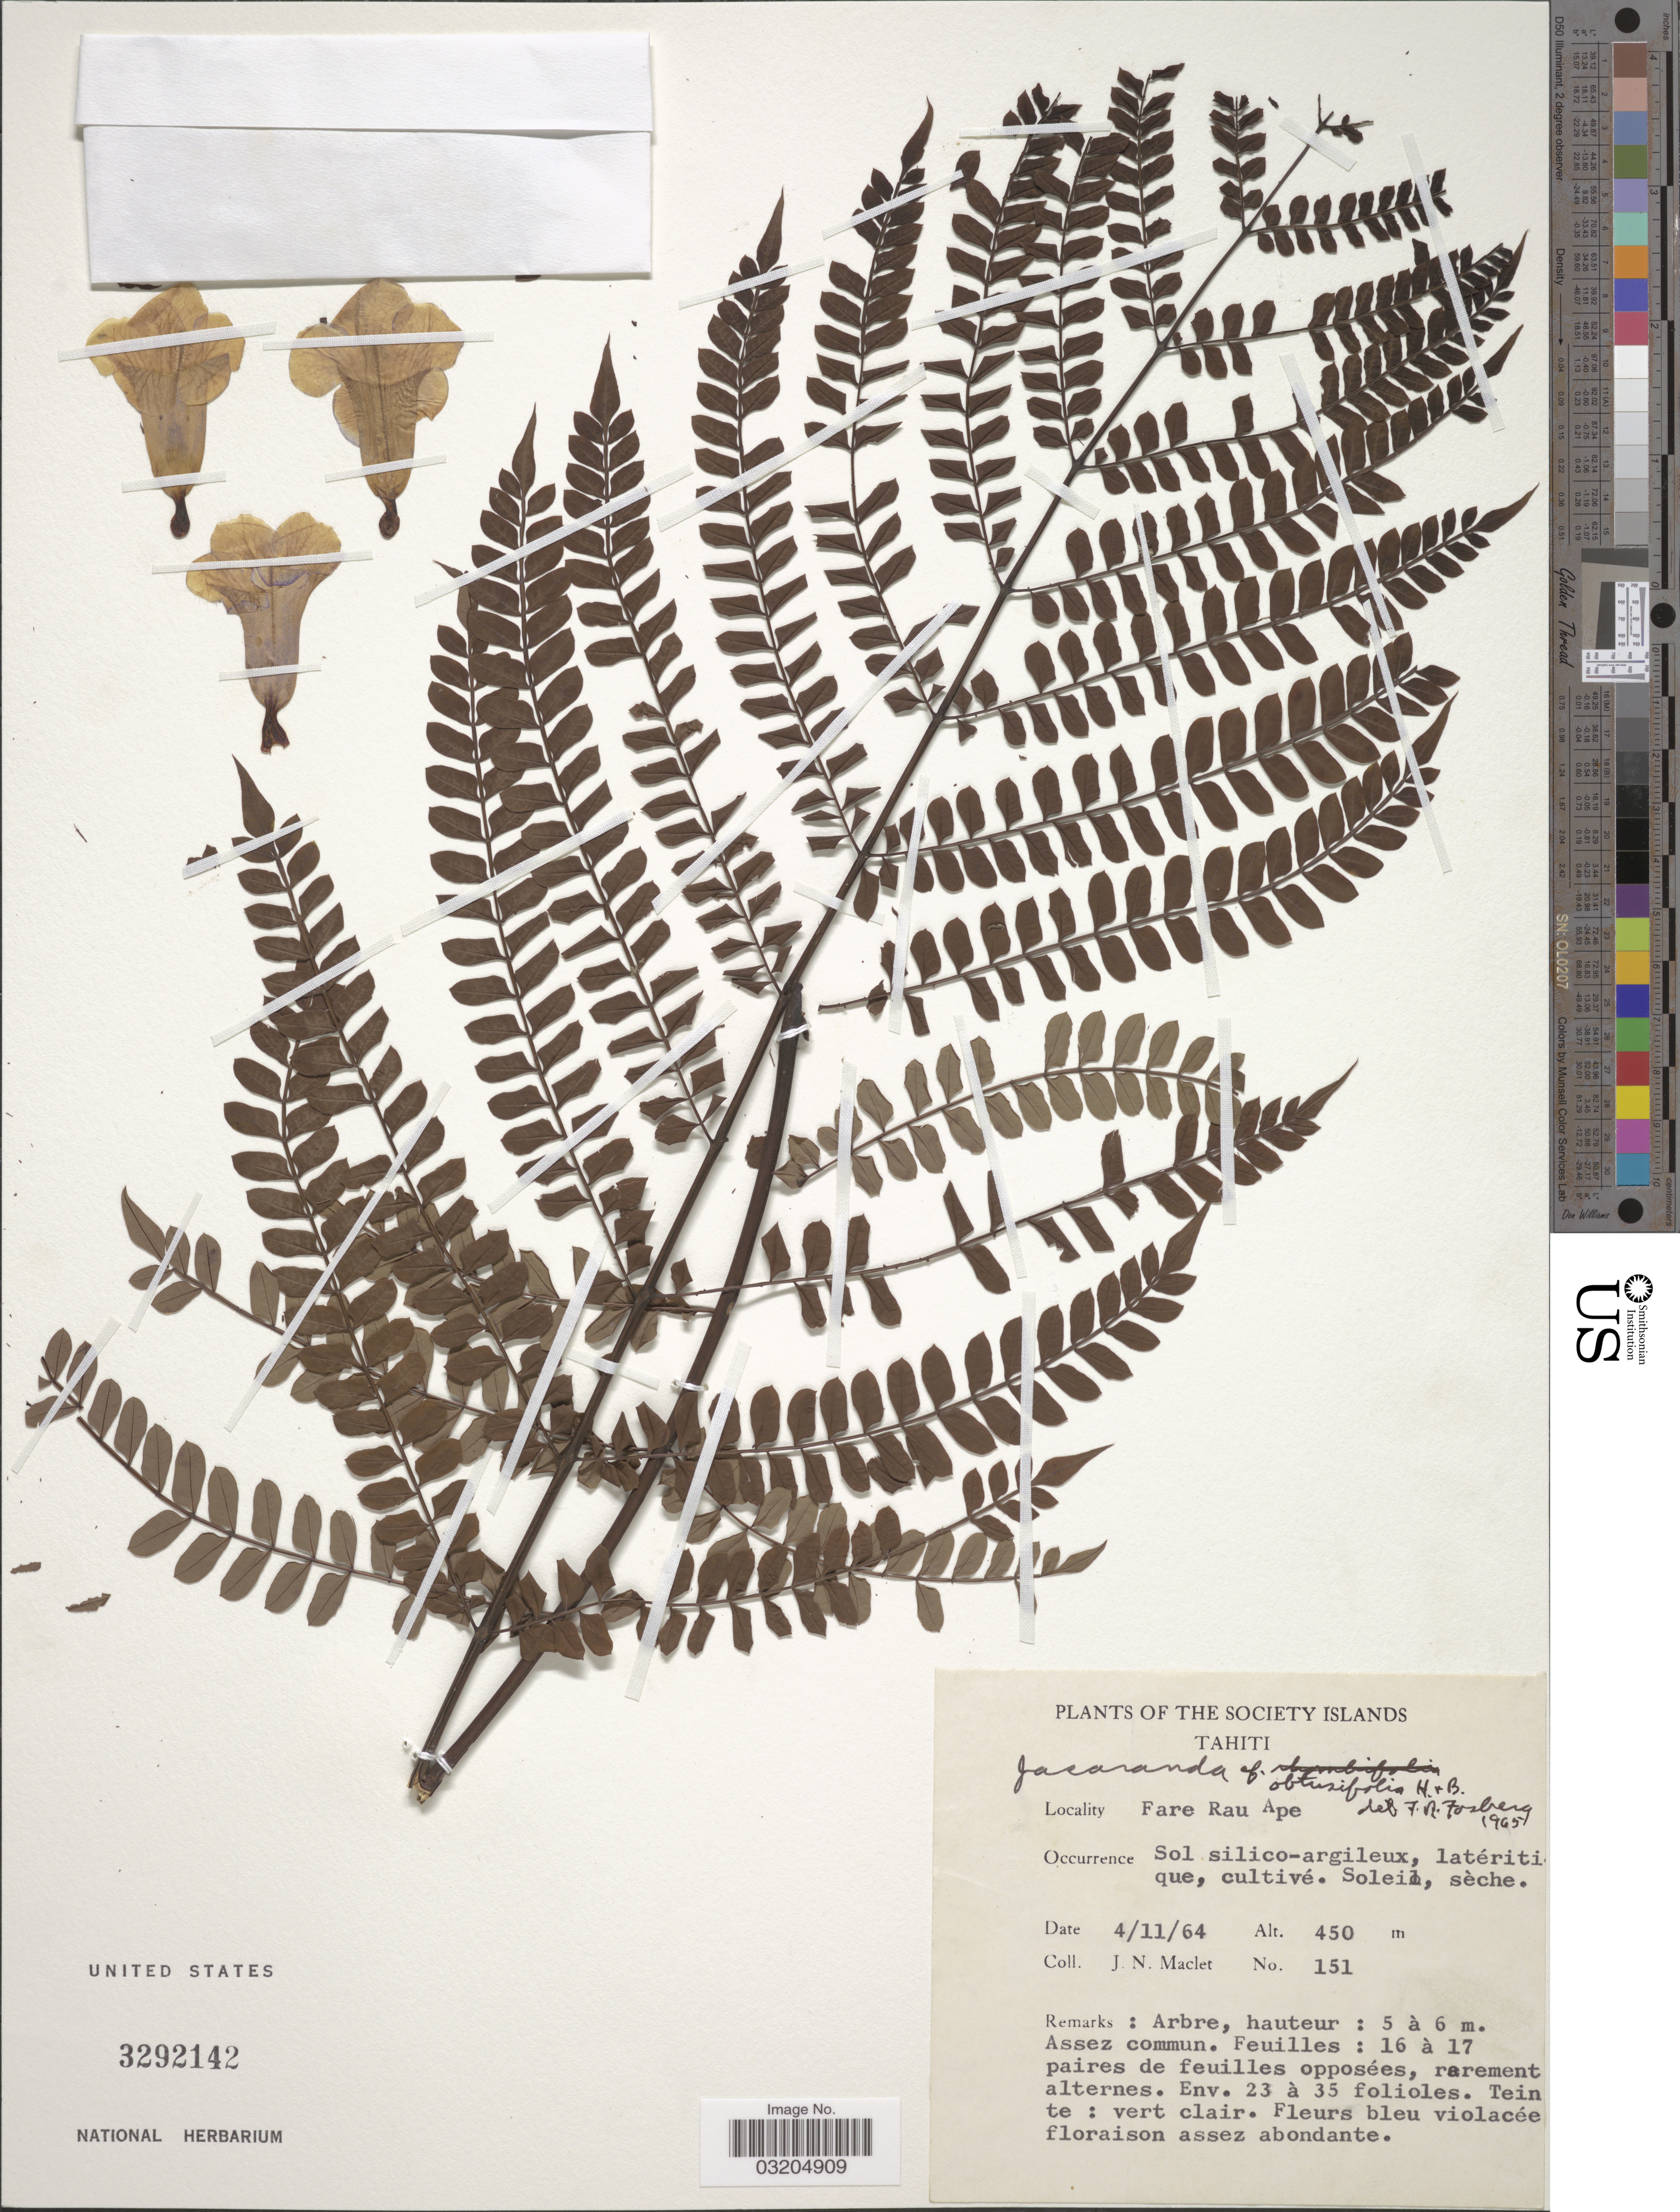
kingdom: Plantae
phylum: Tracheophyta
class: Magnoliopsida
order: Lamiales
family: Bignoniaceae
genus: Jacaranda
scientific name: Jacaranda obtusifolia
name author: Bonpl.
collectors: J. Maclet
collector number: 151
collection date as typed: Transcribed d/m/y: 4/11/64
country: French Polynesia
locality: The Society Islands. Tahiti. Fare Rau Ape.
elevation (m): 450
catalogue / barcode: US 3292142